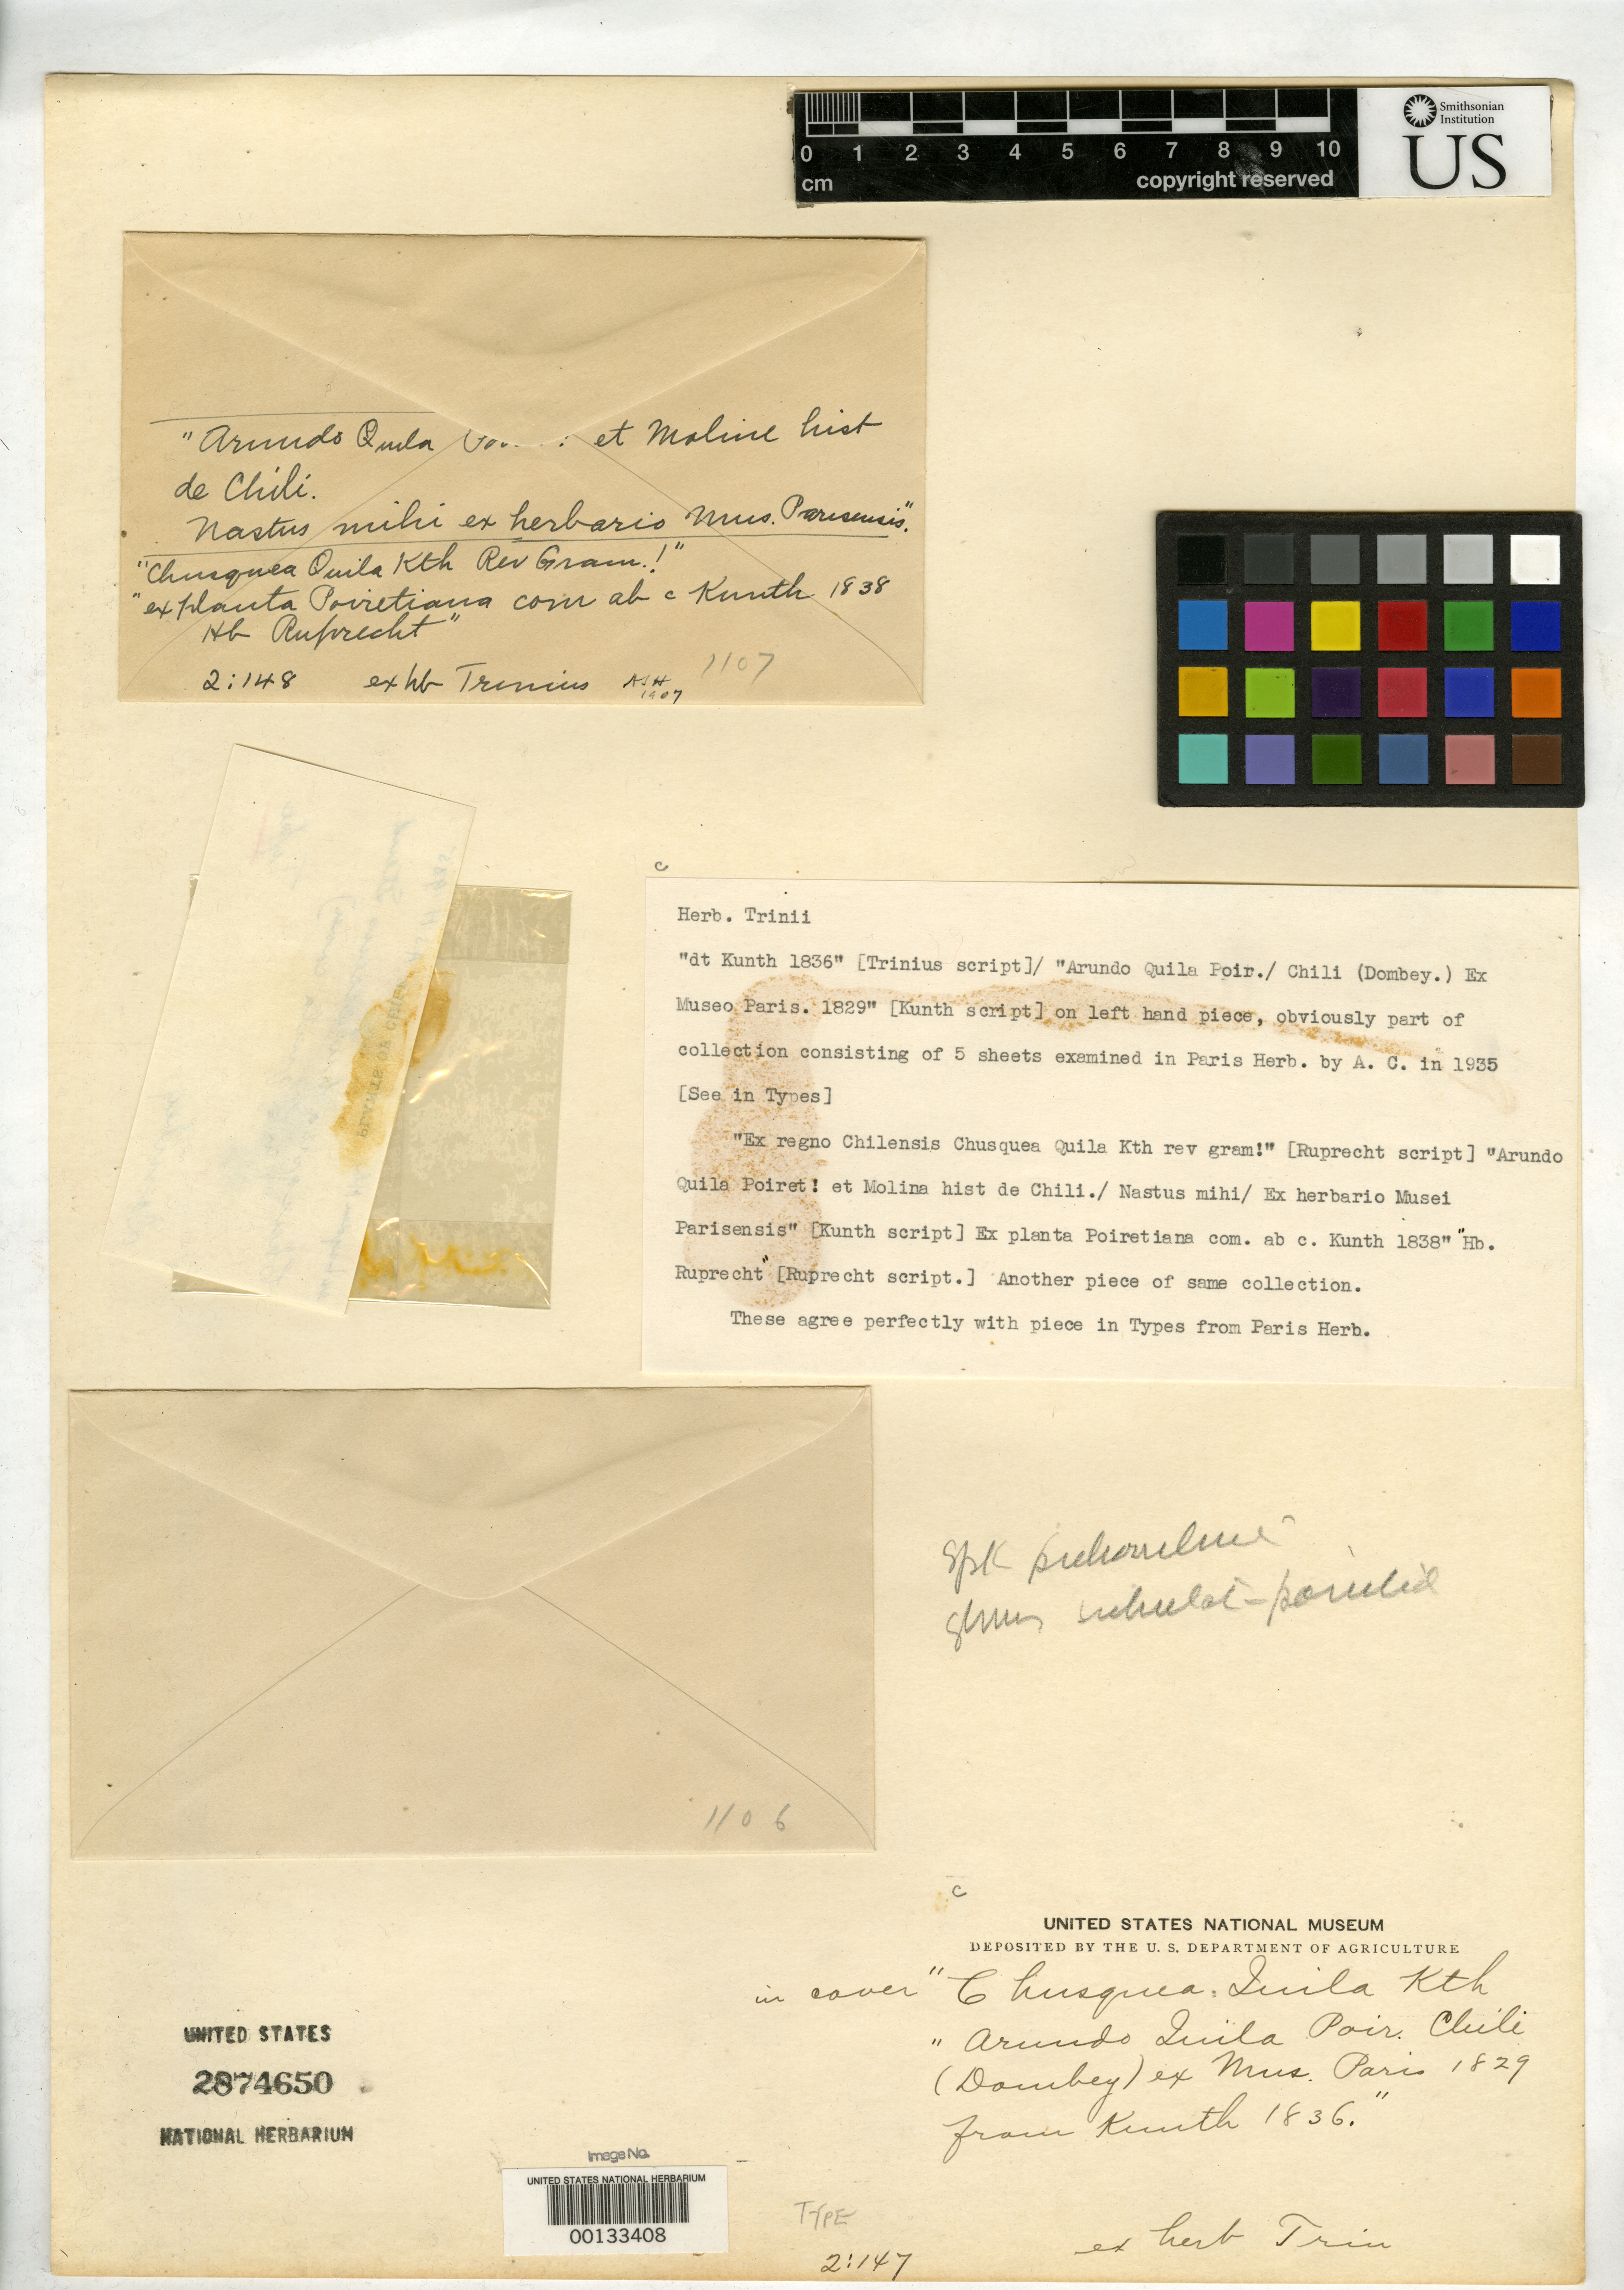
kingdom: Plantae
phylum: Tracheophyta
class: Liliopsida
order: Poales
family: Poaceae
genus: Chusquea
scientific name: Chusquea quila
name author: Kunth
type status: Type Material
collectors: J. Dombey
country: Chile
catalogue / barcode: US 2874650